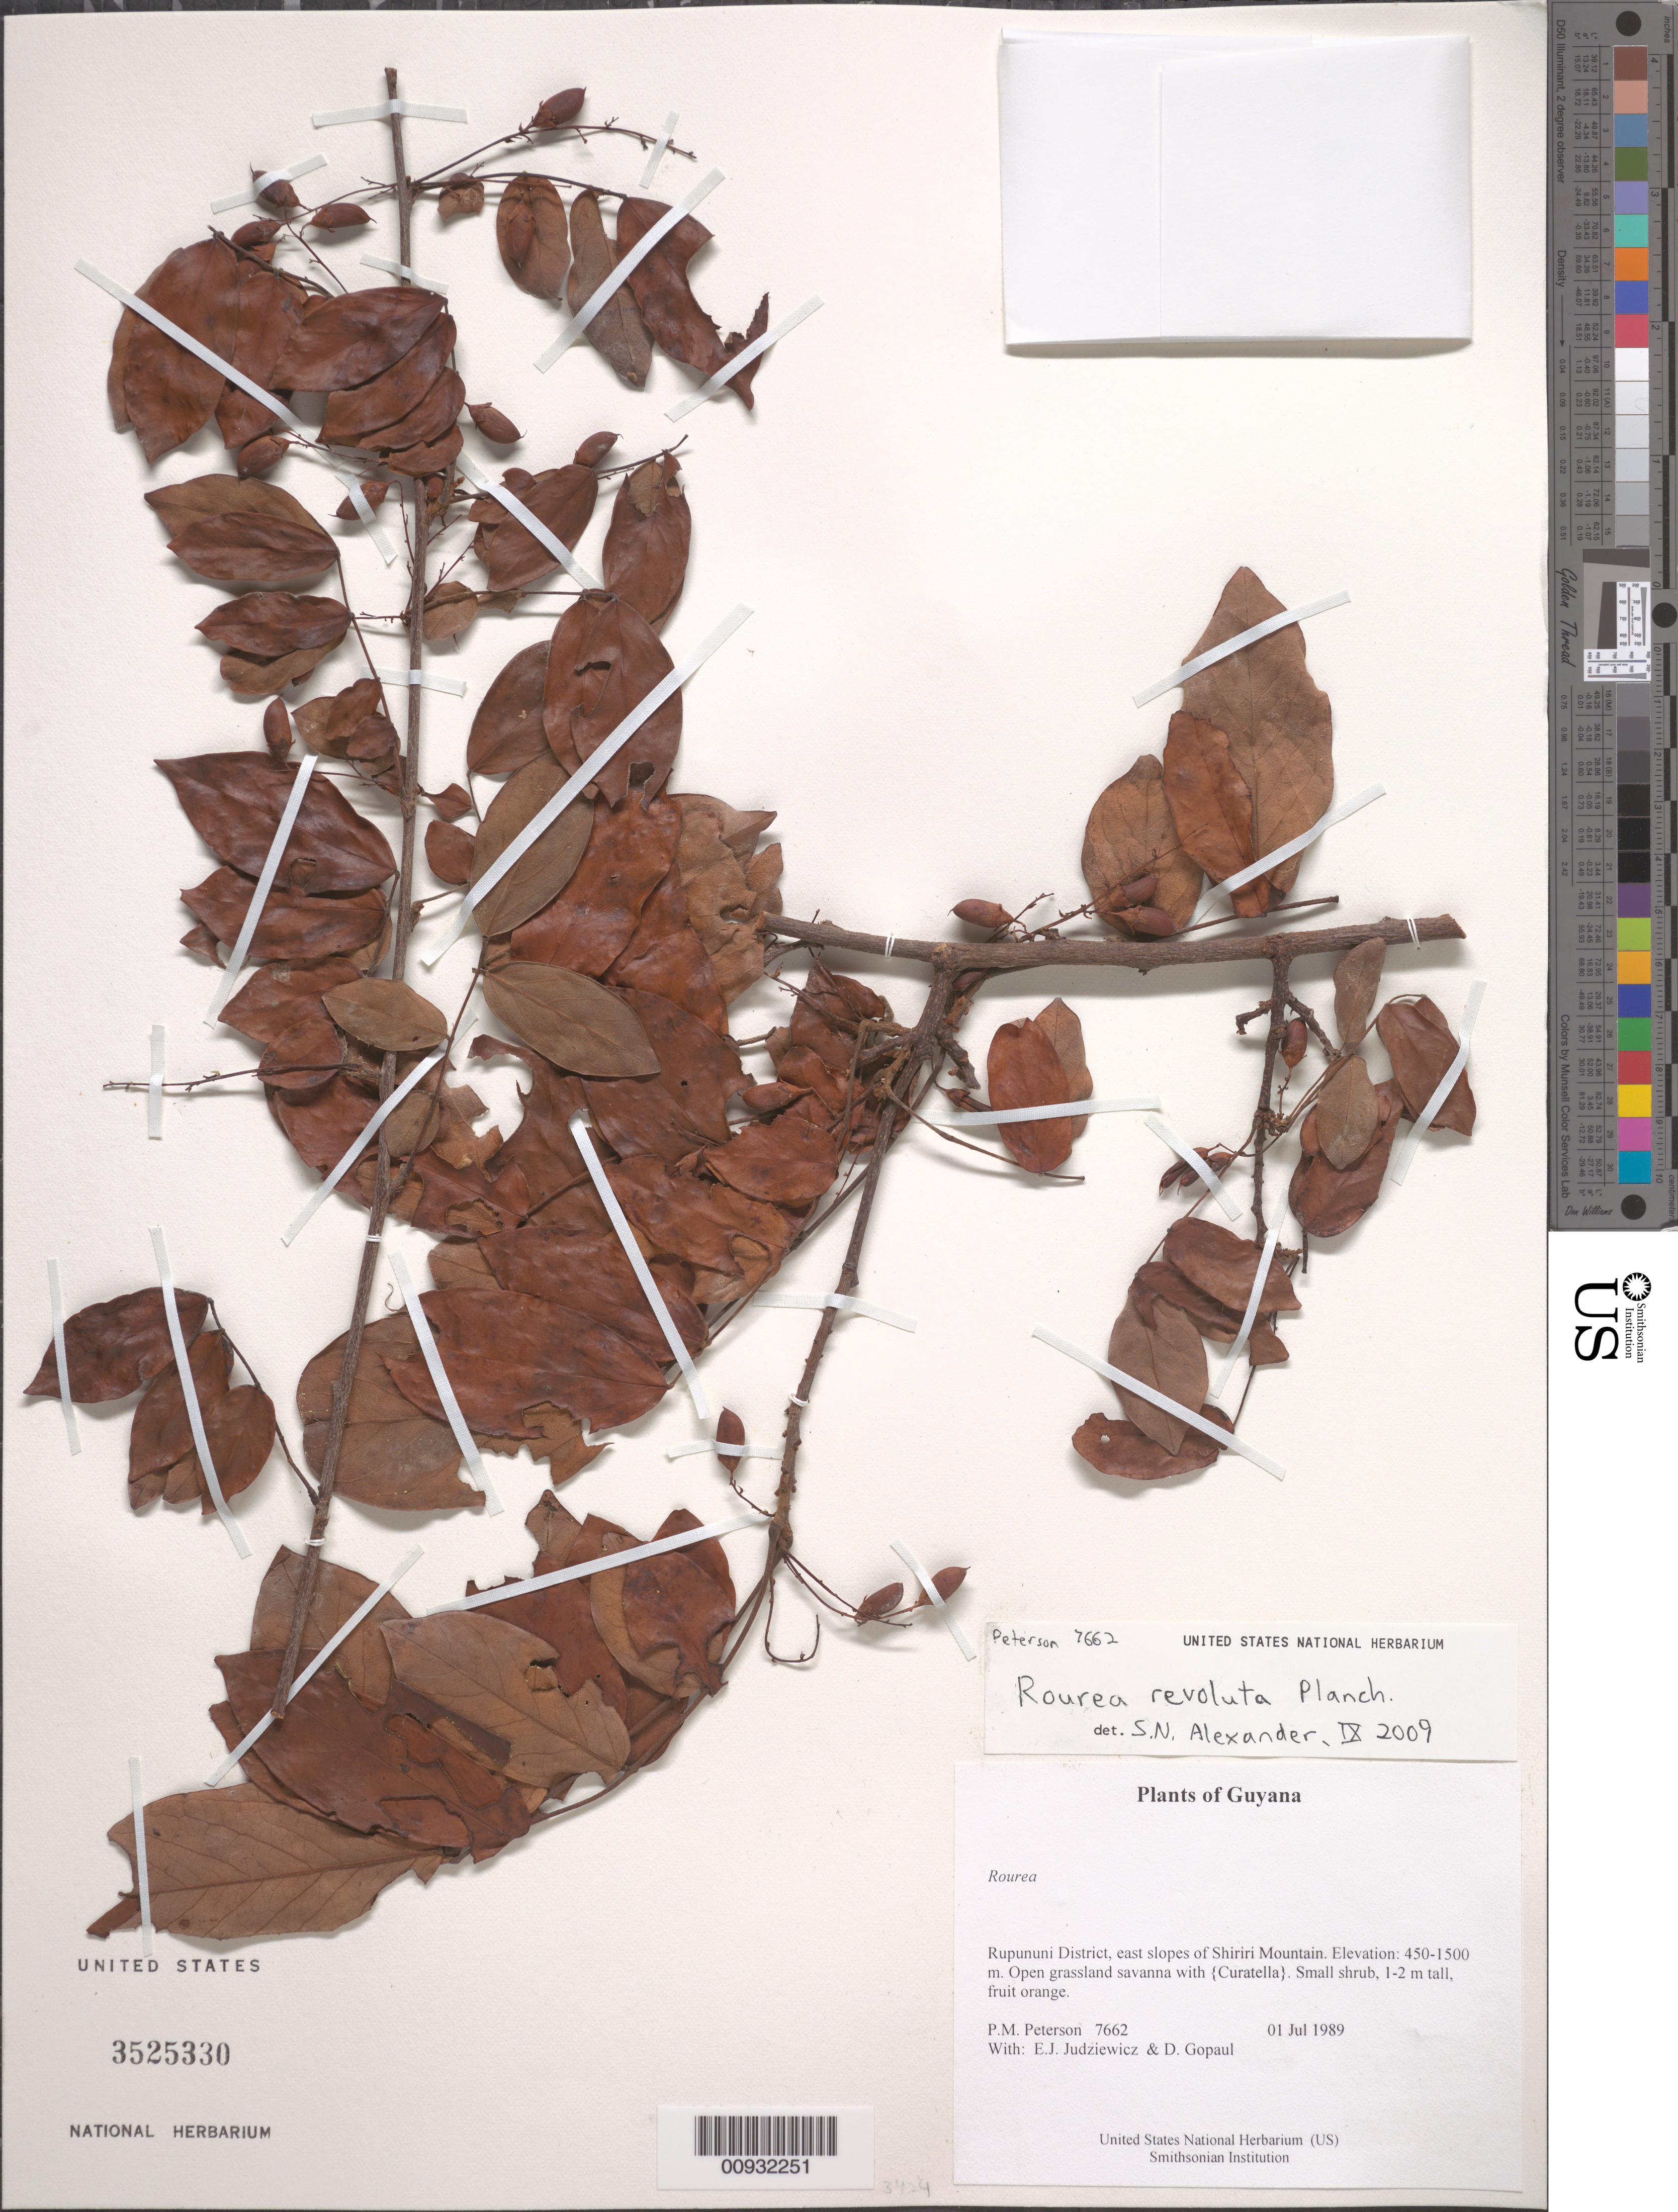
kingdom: Plantae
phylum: Tracheophyta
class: Magnoliopsida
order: Oxalidales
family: Connaraceae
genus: Rourea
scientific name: Rourea sp.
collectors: P. M. Peterson & D. Gopaul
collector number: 07662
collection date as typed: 01 Jul 1989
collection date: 1989-07-01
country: Guyana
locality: Rupununi District, east slopes of Shiriri Mountain.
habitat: Open grassland savanna with {Curatella}.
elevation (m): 450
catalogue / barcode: US 3525330